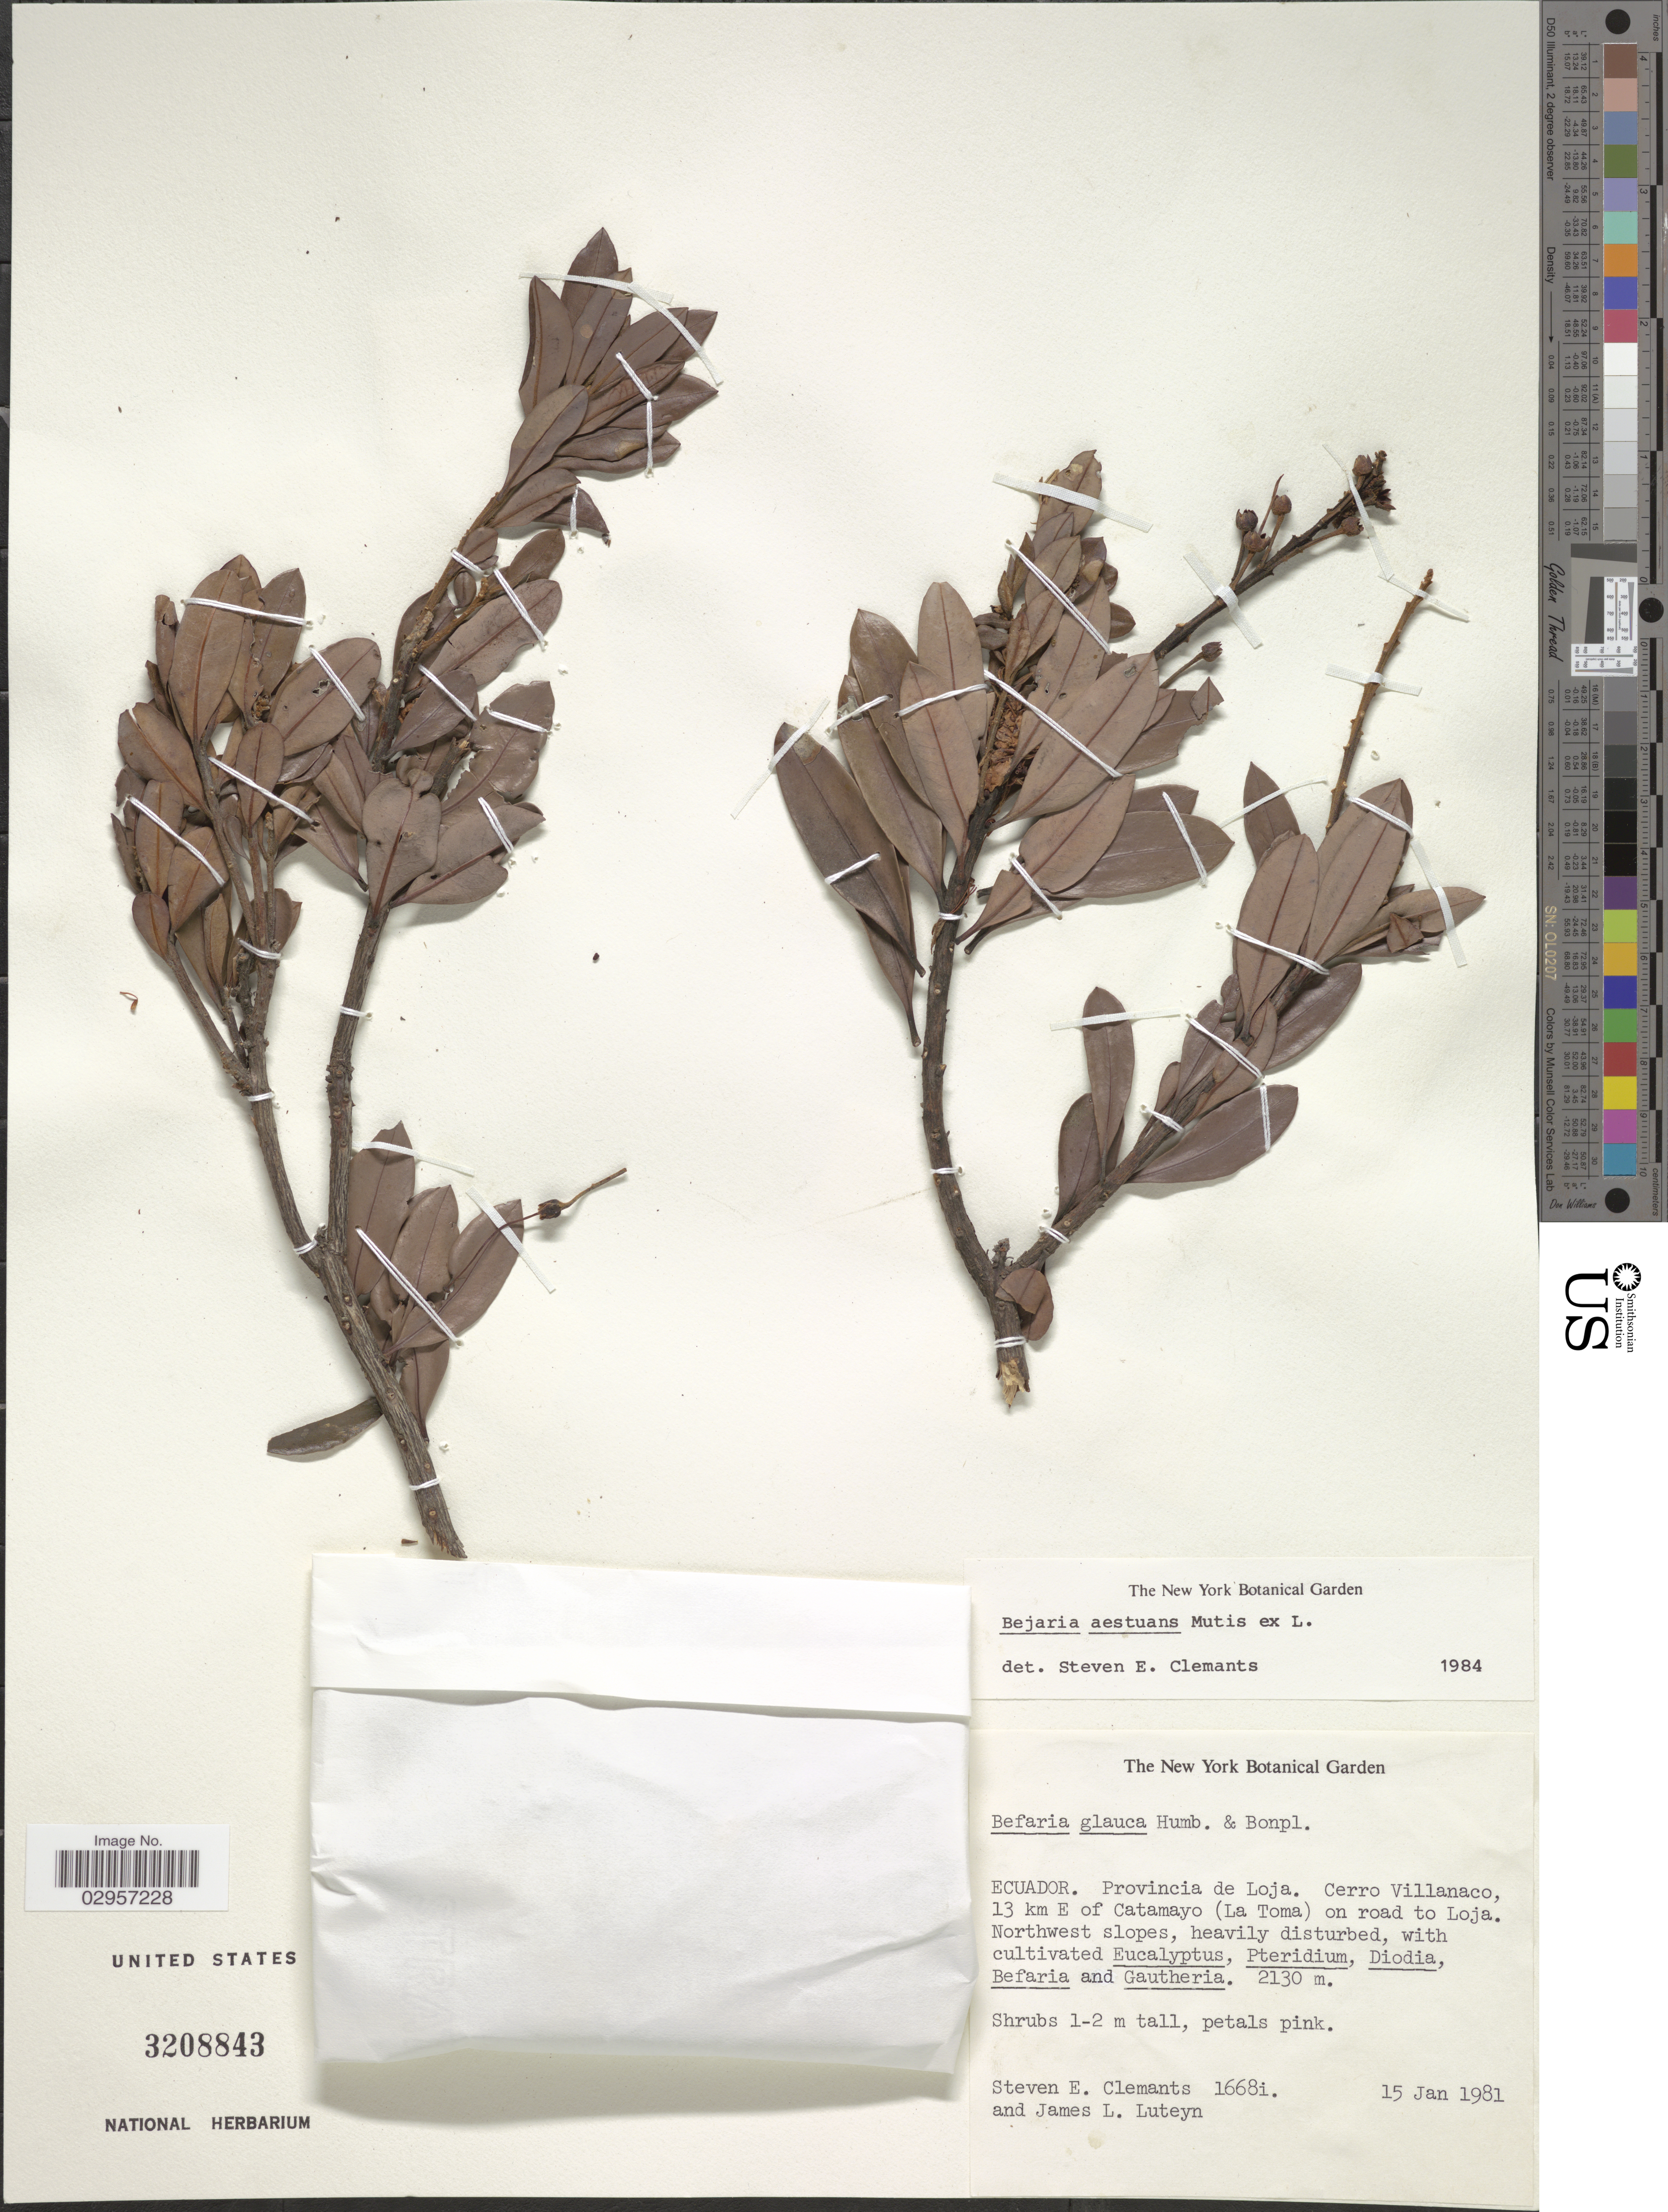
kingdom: Plantae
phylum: Tracheophyta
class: Magnoliopsida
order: Ericales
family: Ericaceae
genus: Befaria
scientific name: Befaria aestuans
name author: Mutis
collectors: S. Clemants & J. L. Luteyn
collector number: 1668i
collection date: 1981-01-15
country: Ecuador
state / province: Loja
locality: Provincia de Loja. Cerro Villanaco, 13 km E of Catamayo (La Toma) on road to Loja. Northwest slopes.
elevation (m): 2130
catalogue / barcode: US 3208843